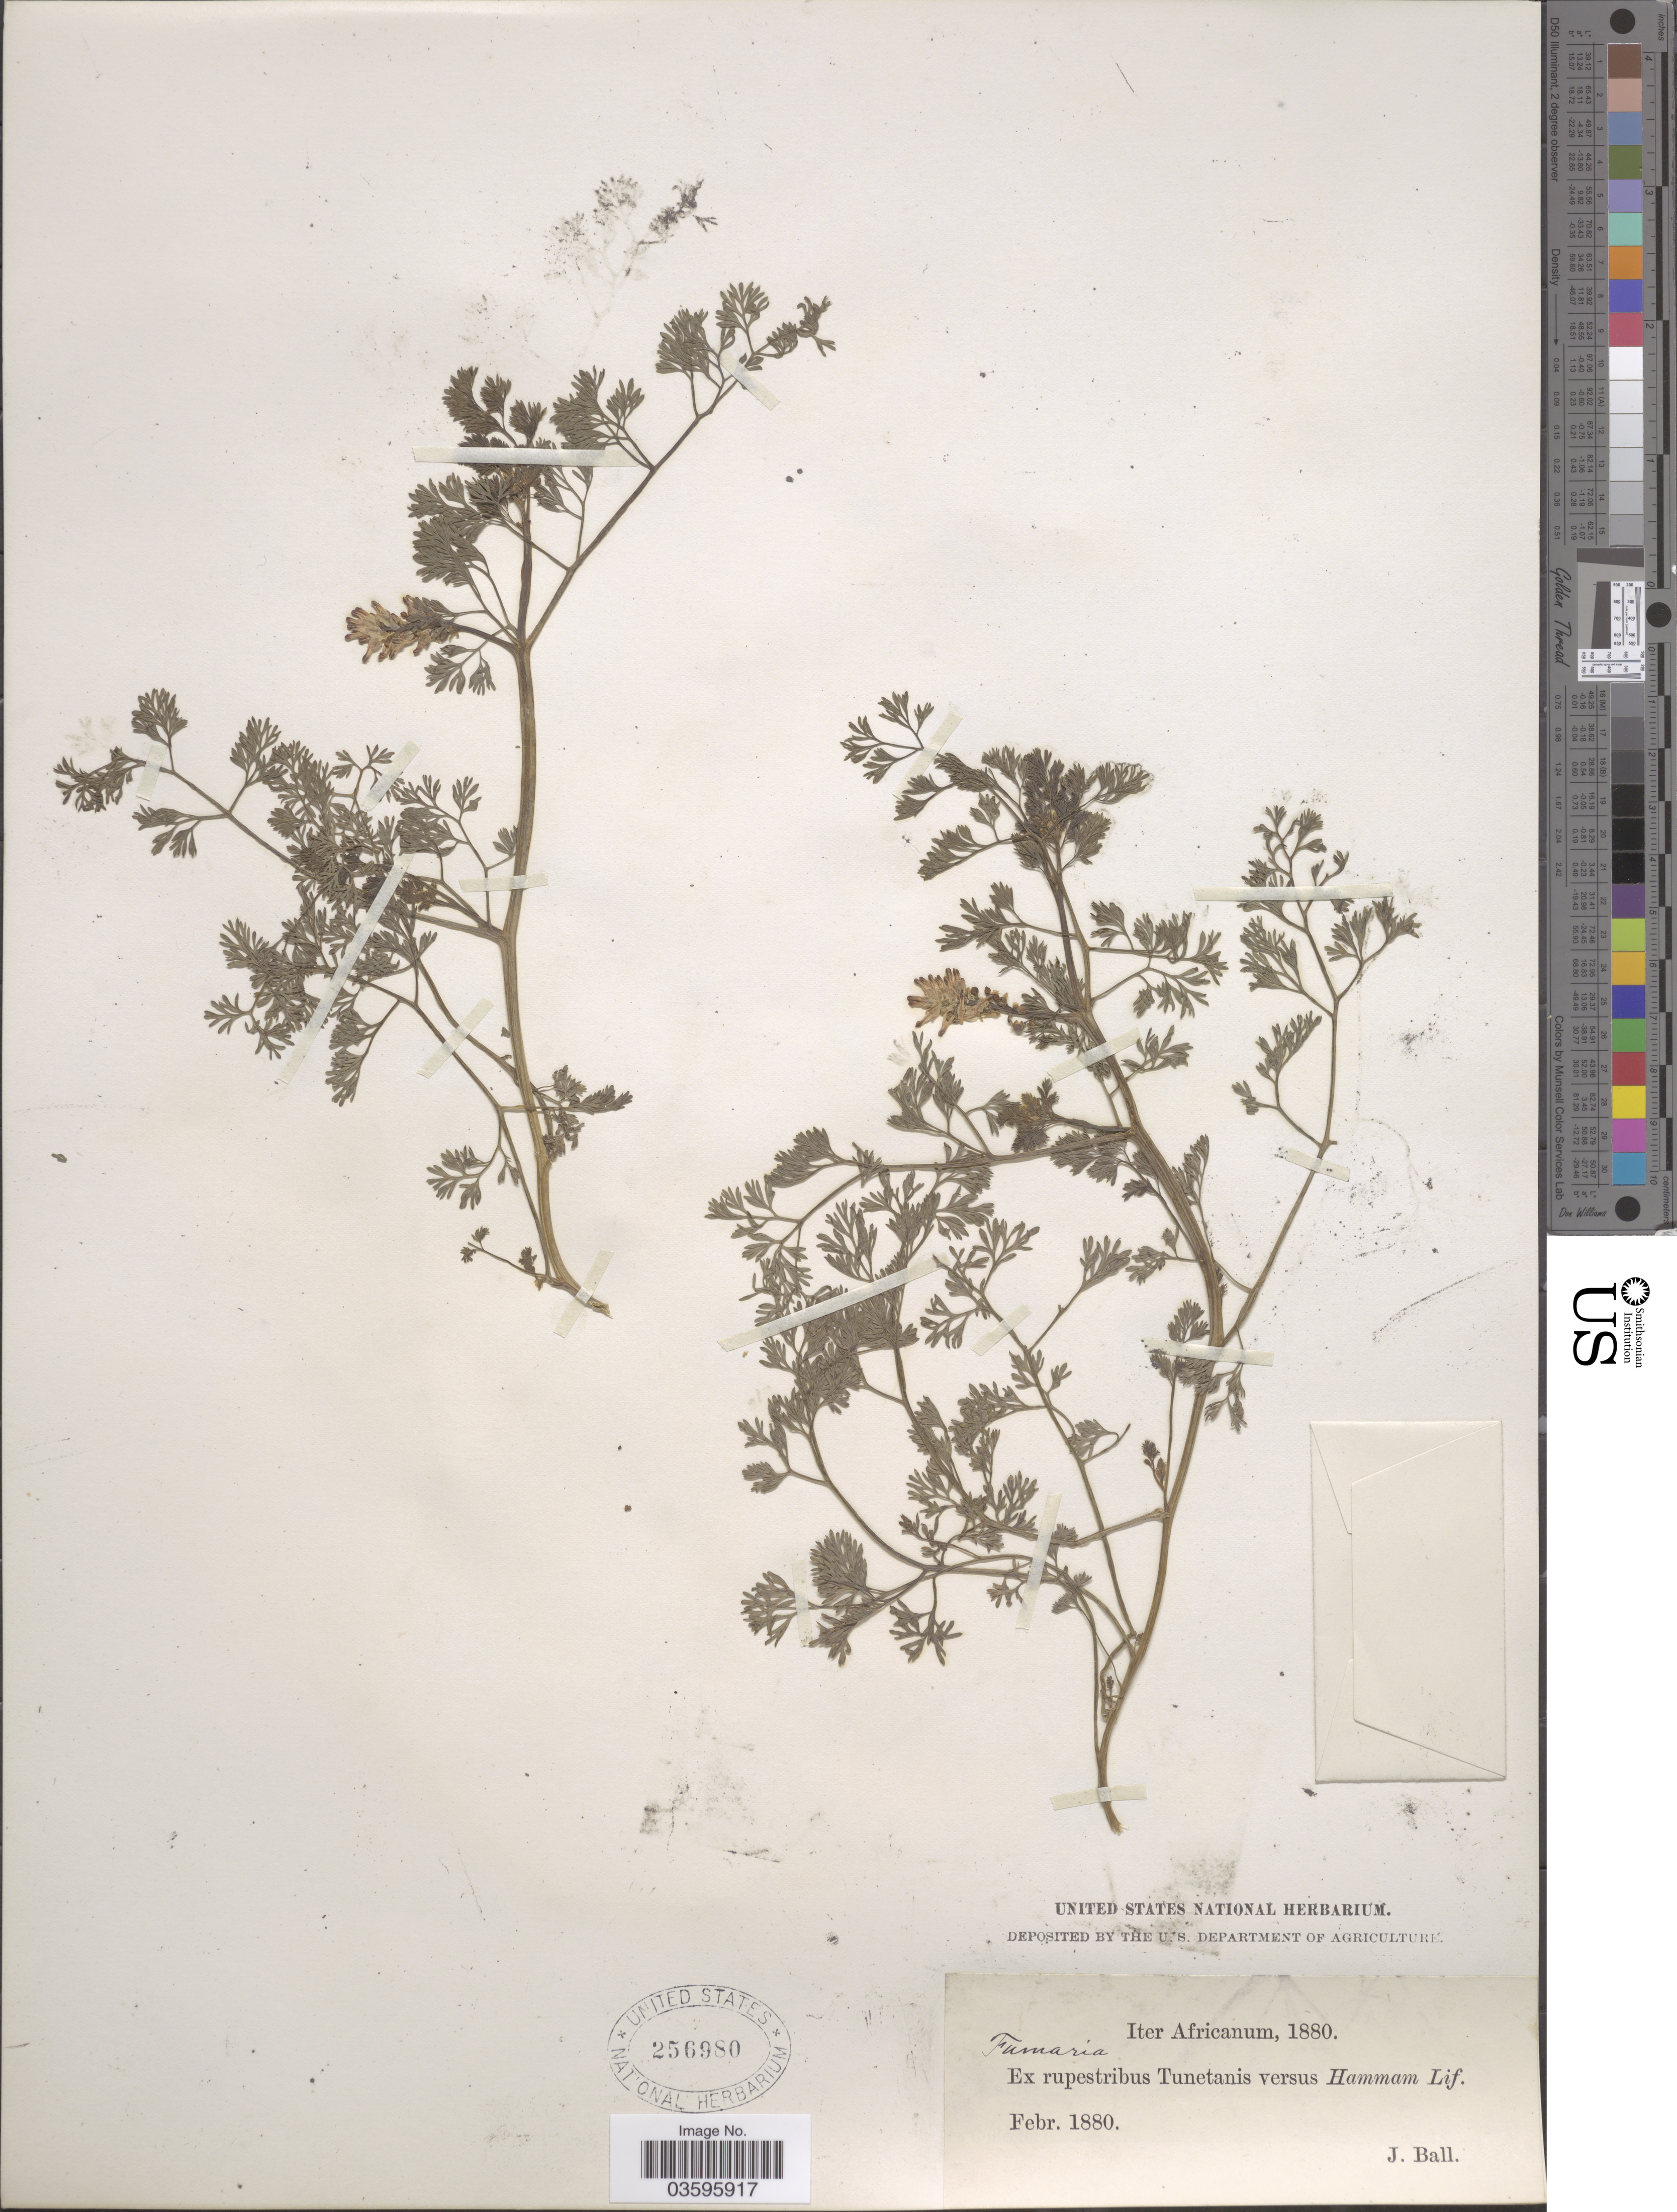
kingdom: Plantae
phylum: Tracheophyta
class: Magnoliopsida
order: Ranunculales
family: Papaveraceae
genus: Fumaria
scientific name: Fumaria sp.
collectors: J. Ball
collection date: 1880-02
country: Tunisia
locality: Iter Africanum. Ex rupestribus Tunetanis versus Hammam Lif.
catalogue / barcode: US 256980